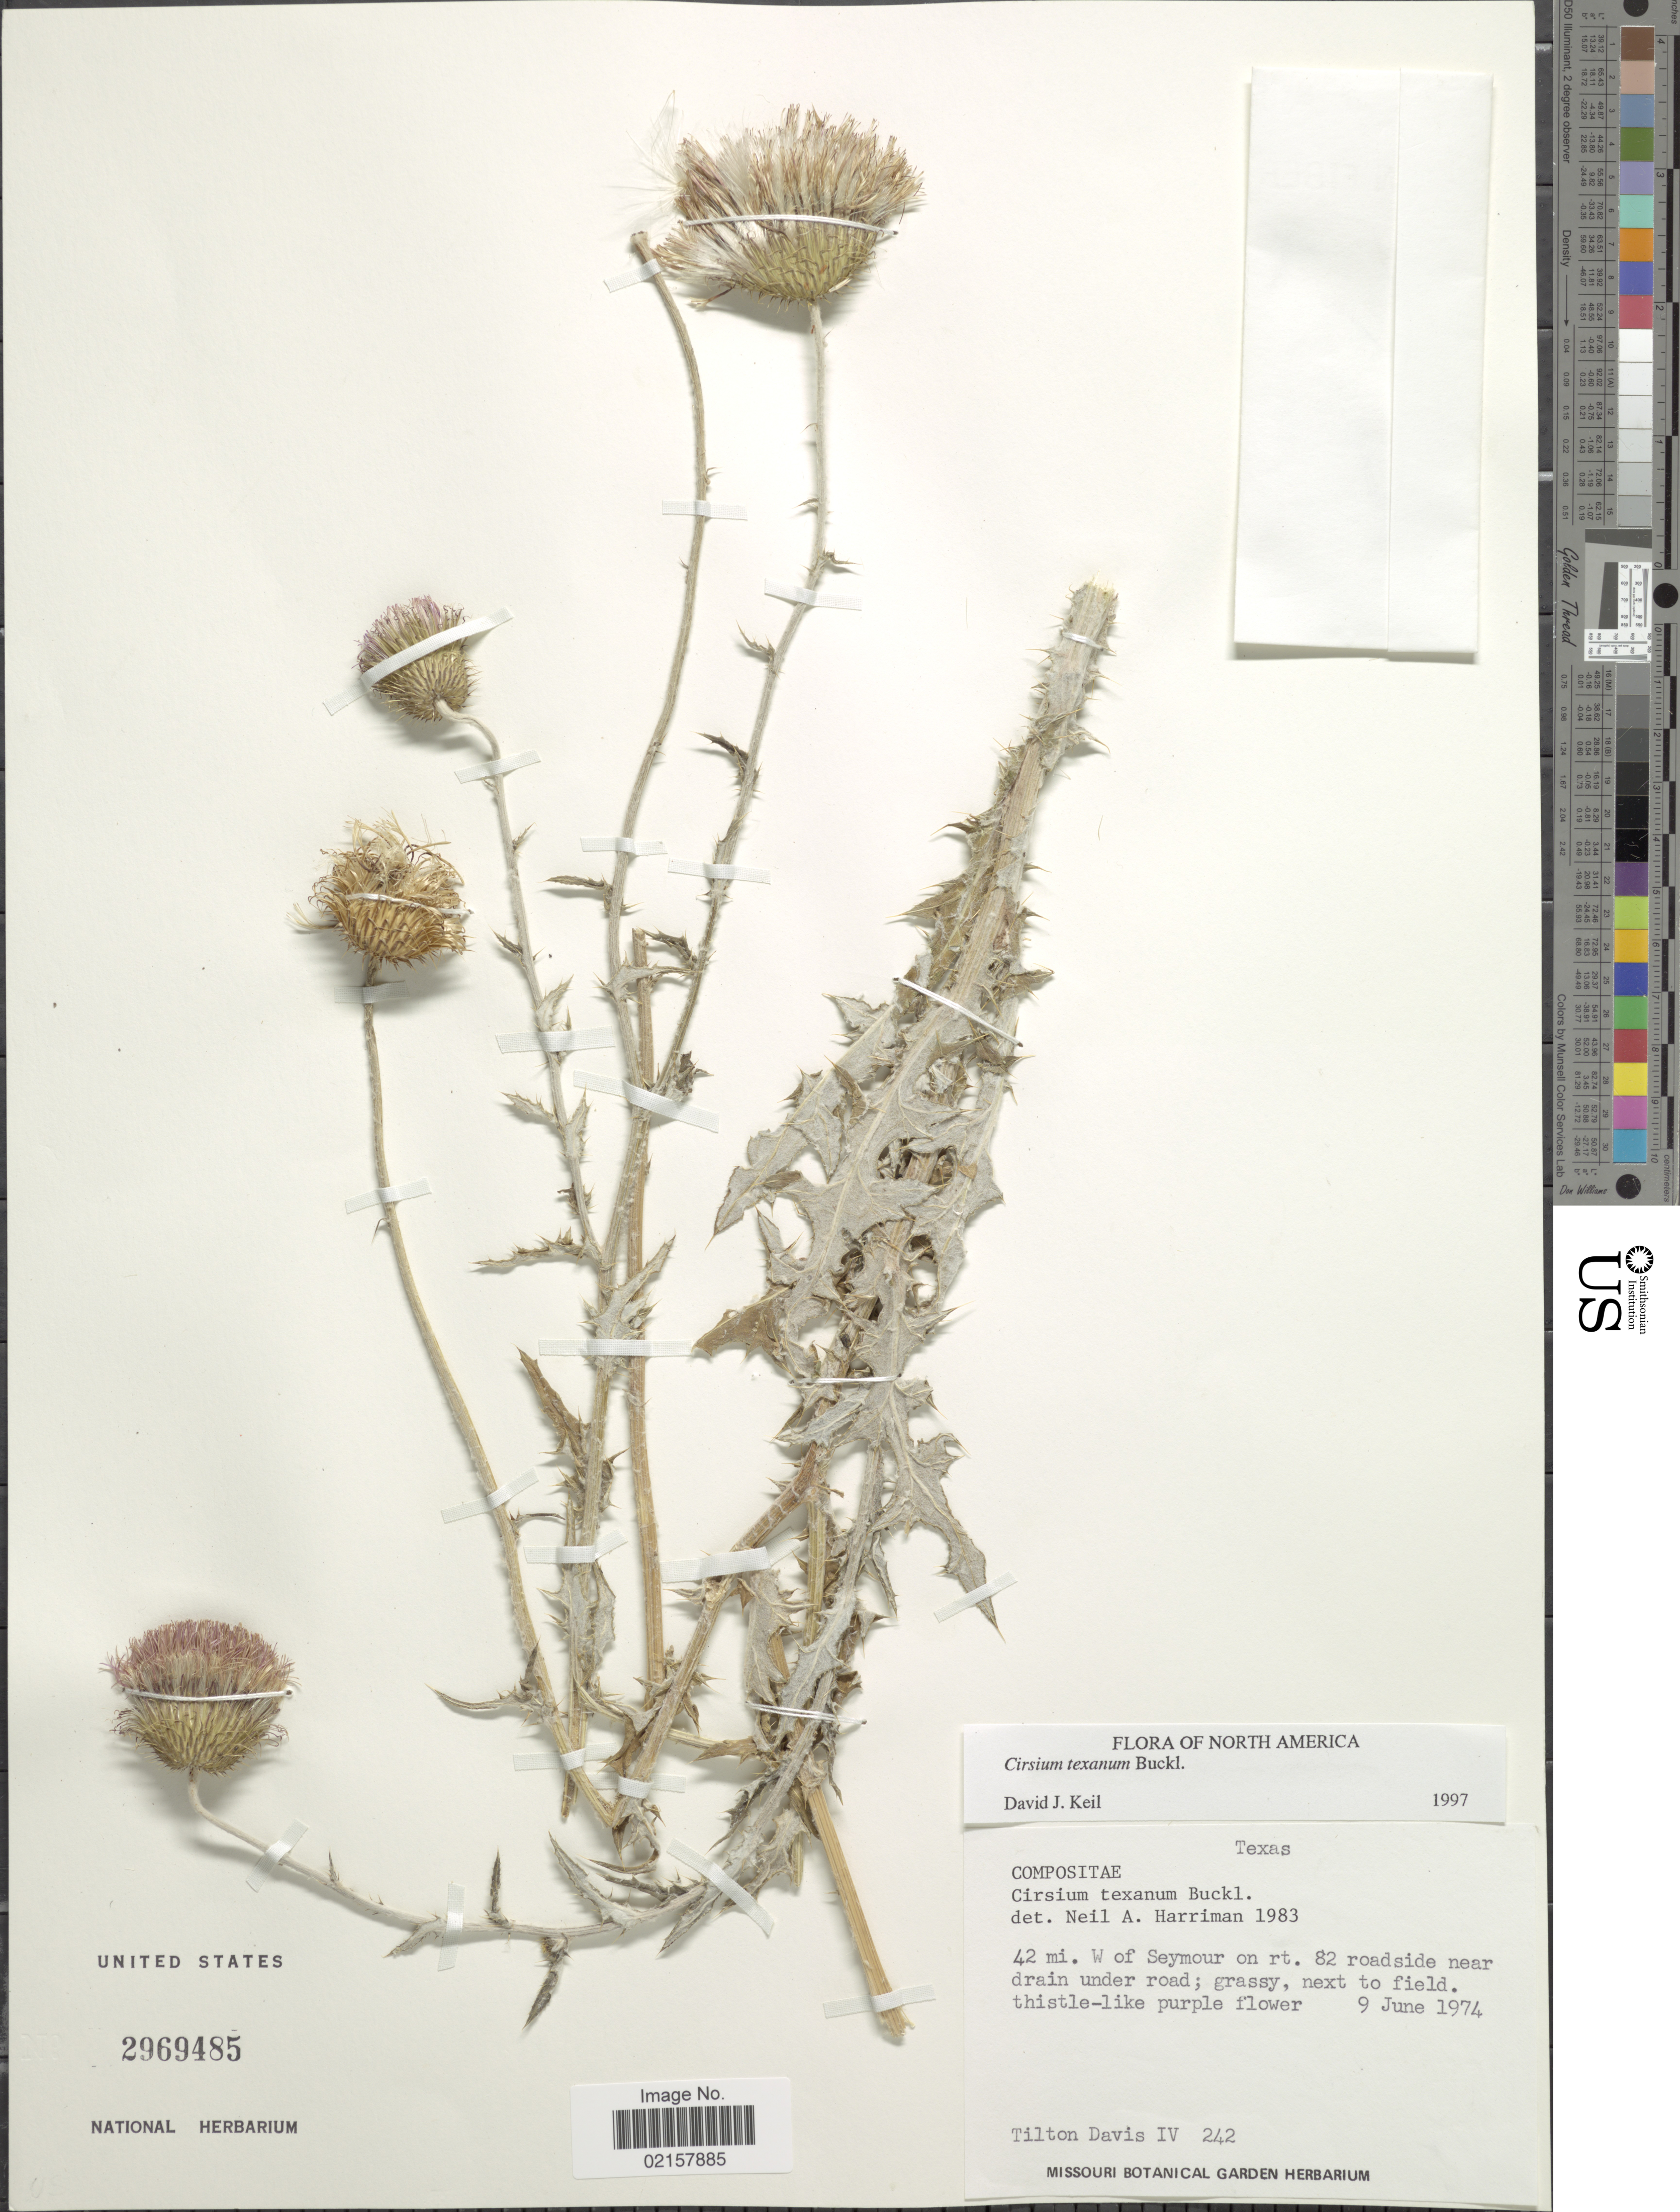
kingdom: Plantae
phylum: Tracheophyta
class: Magnoliopsida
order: Asterales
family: Asteraceae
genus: Cirsium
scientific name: Cirsium texanum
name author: Buckley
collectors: T. Davis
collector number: IV 242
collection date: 1974-06-09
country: United States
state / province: Texas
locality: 42 mi. W of Seymour on rt. 82 roadside near drain under road; grassy, next to field.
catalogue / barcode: US 2969485